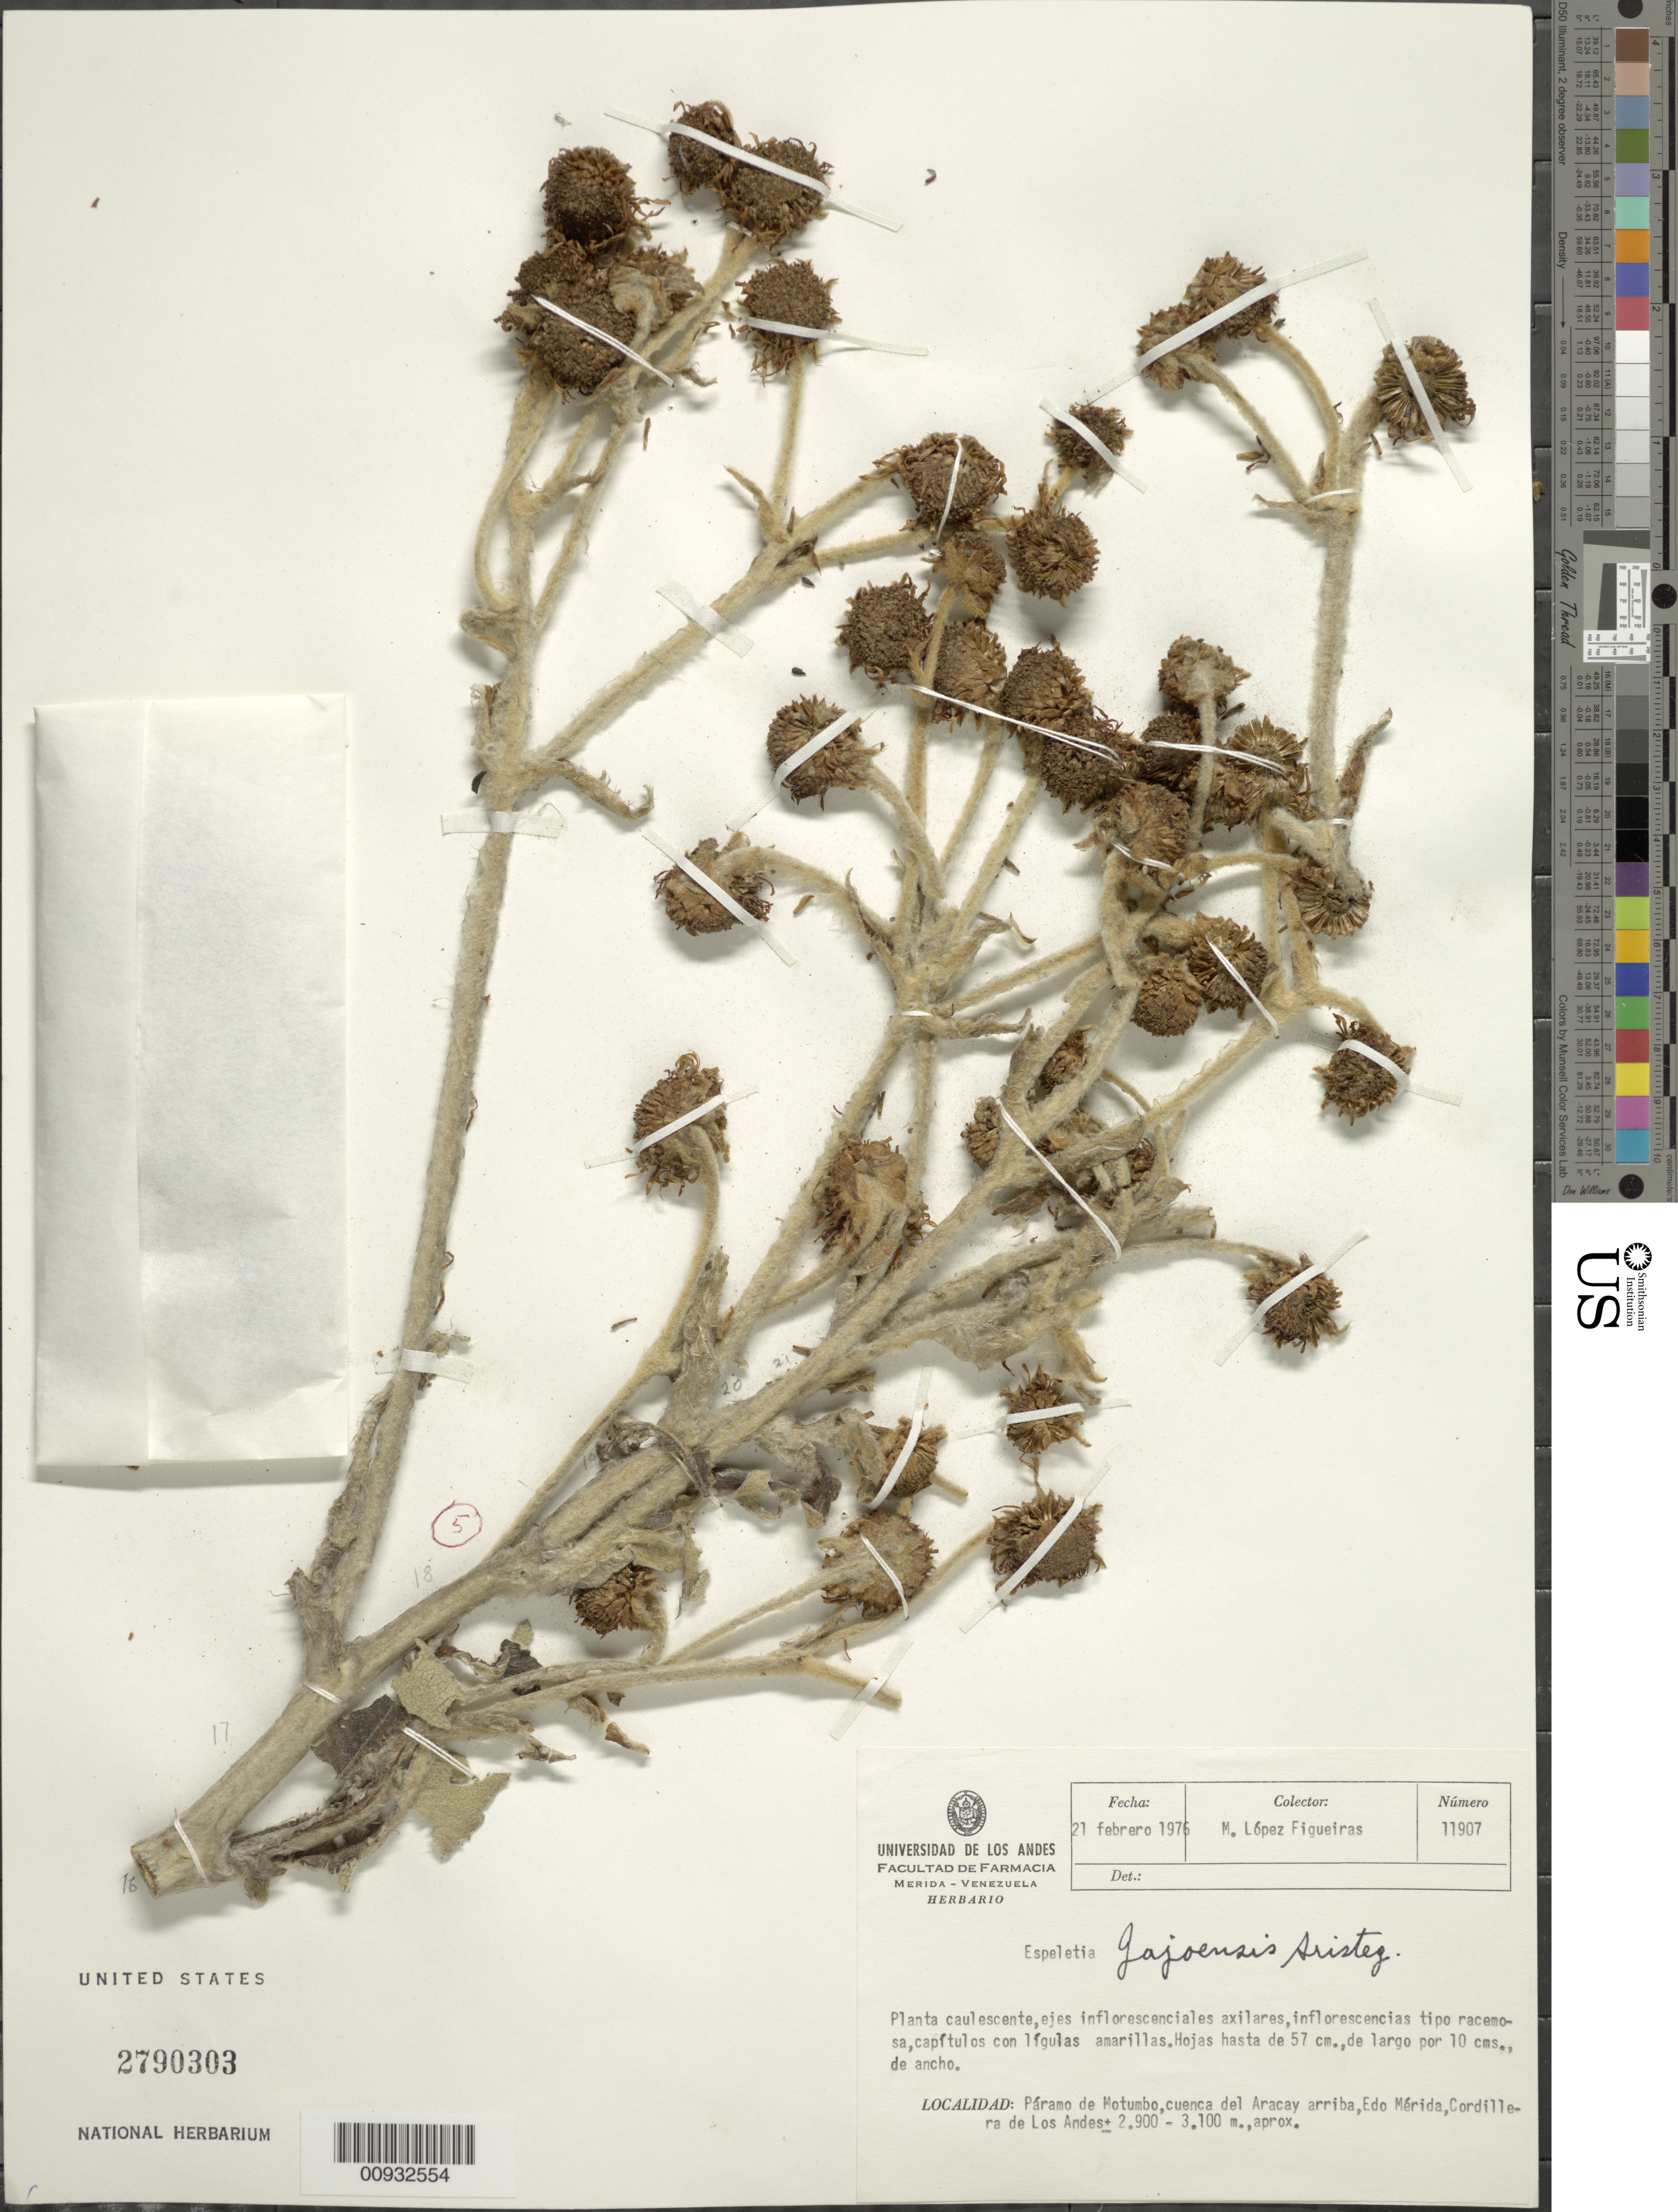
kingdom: Plantae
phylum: Tracheophyta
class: Magnoliopsida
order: Asterales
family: Asteraceae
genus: Espeletia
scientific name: Espeletia jajoensis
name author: Aristeg.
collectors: M. López Figueiras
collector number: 11907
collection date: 1976-02-21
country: Venezuela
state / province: Mérida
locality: Paramo de Motumbo, cuenca del Aracay arriba, cordillera de los Andes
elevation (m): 2900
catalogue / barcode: US 2790303